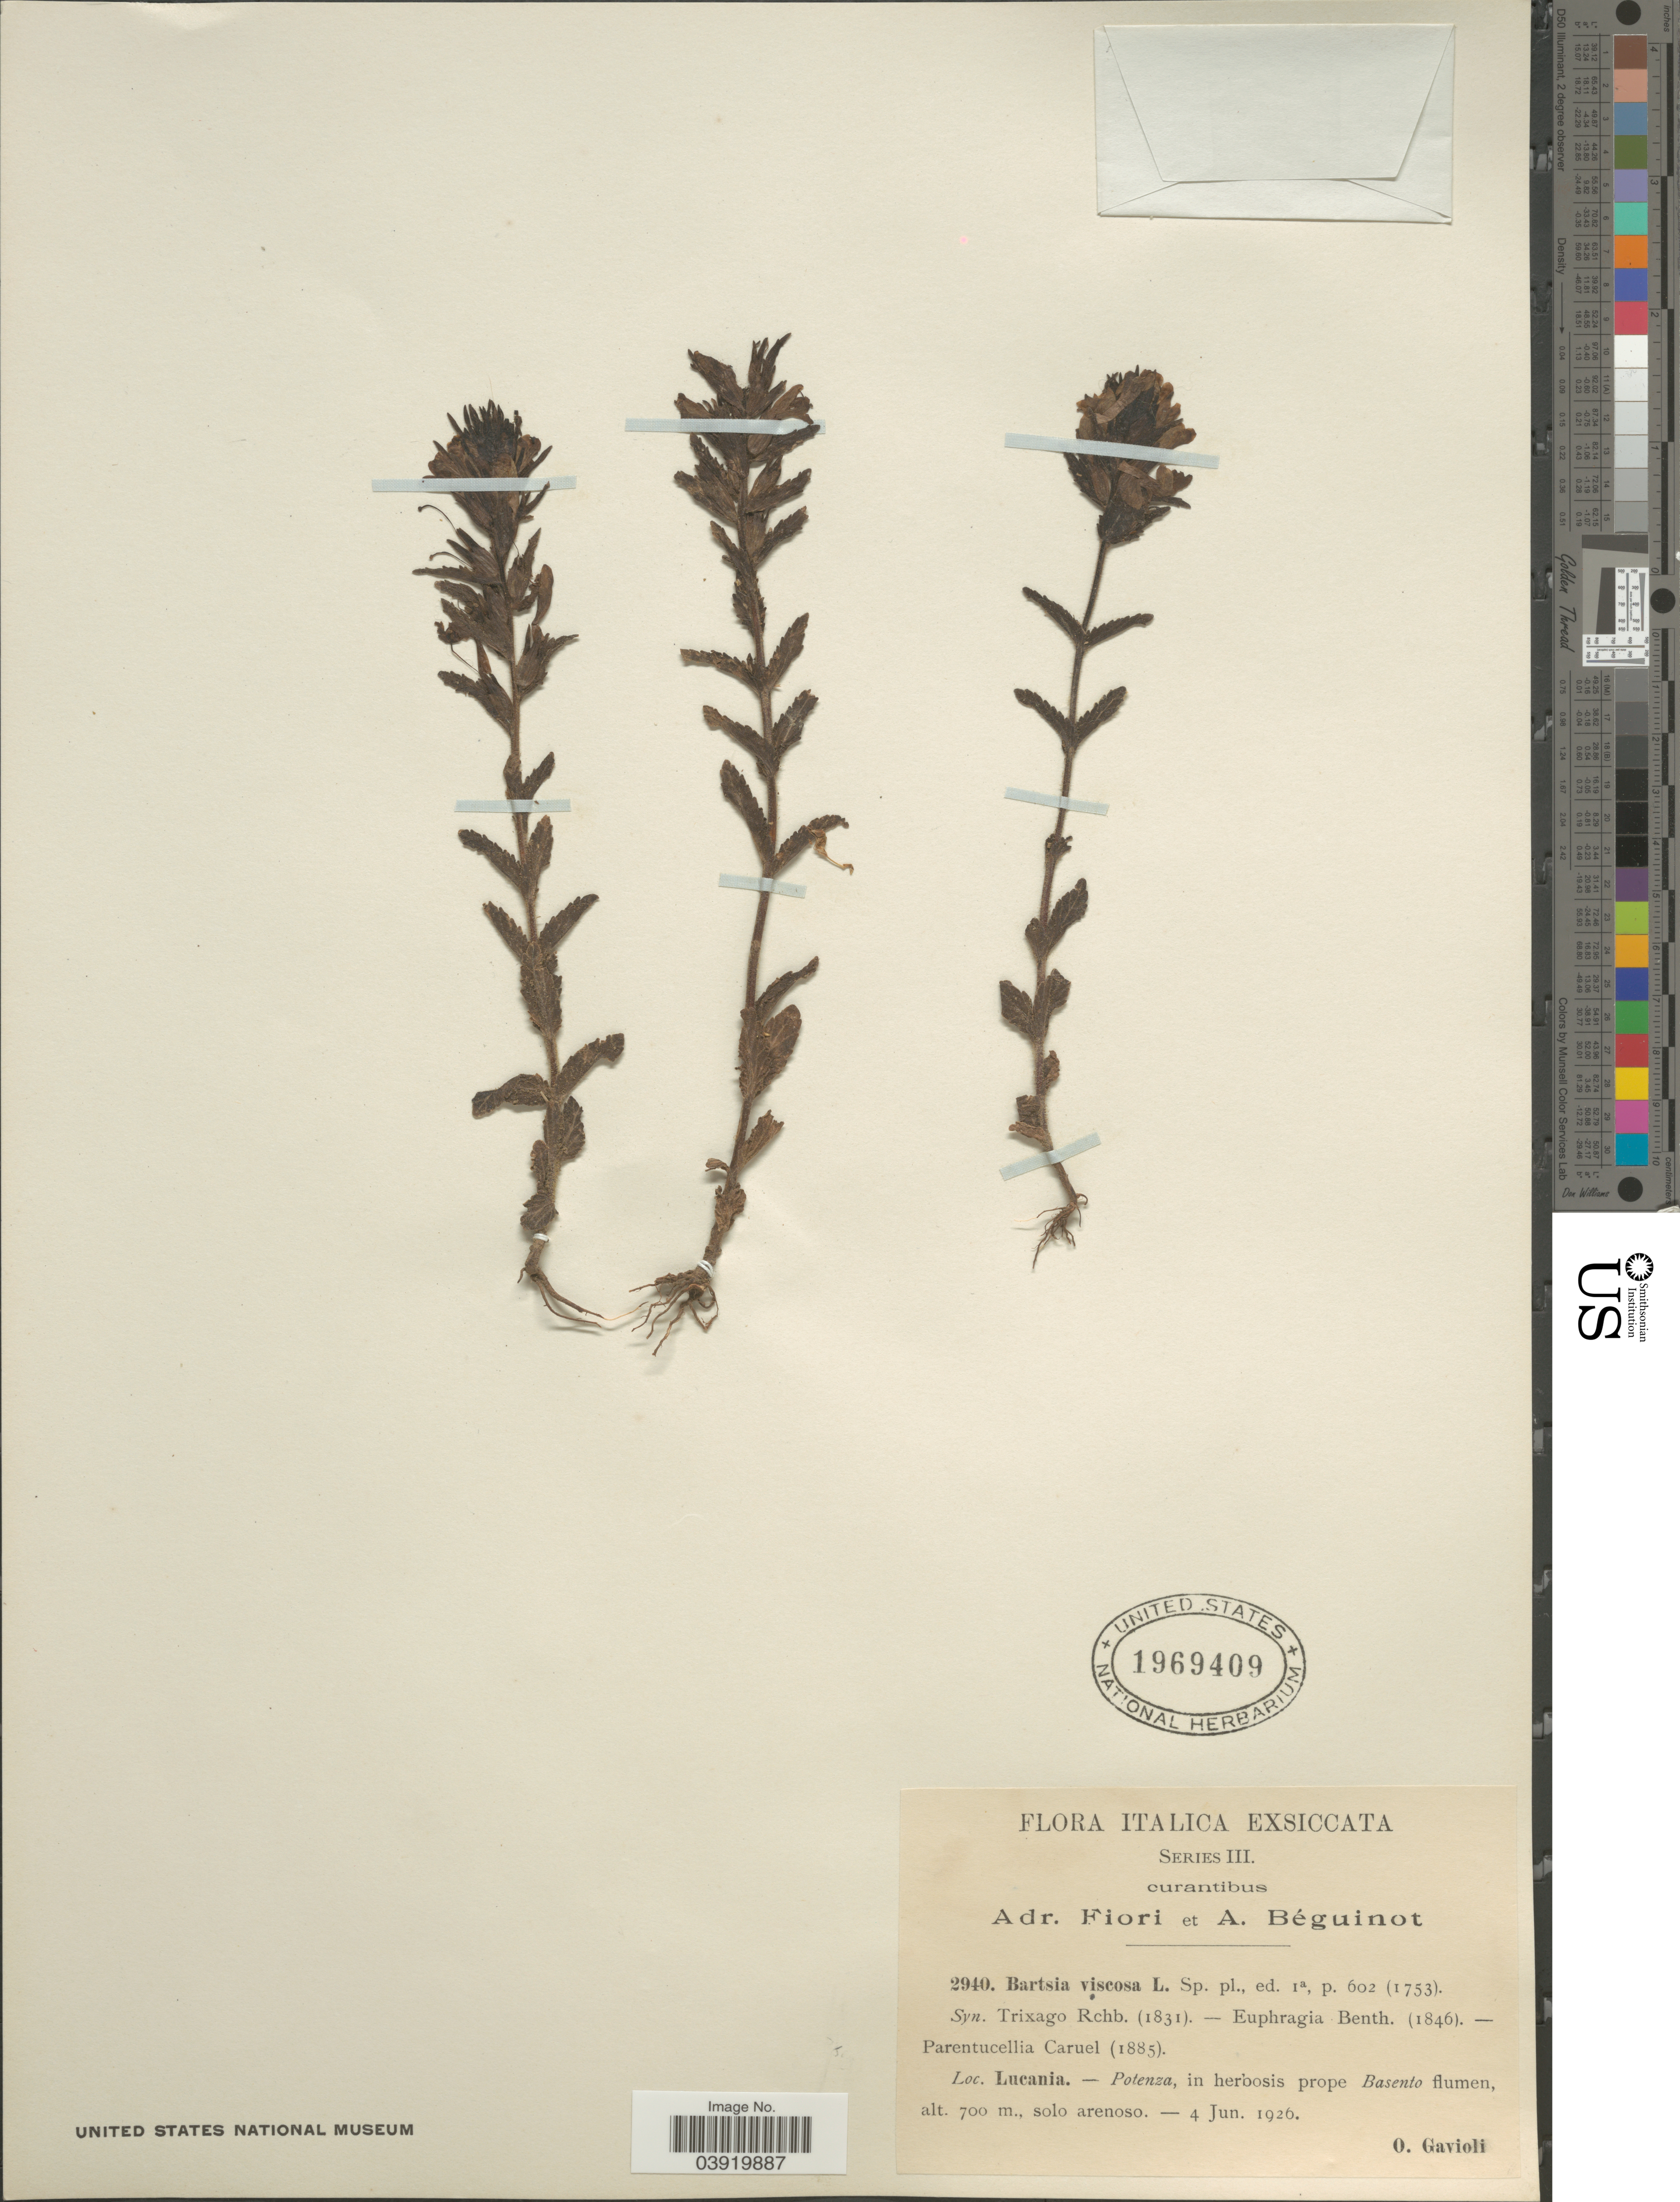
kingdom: Plantae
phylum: Tracheophyta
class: Magnoliopsida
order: Lamiales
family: Orobanchaceae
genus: Parentucellia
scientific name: Parentucellia viscosa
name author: (L.) Caruel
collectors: O. Gavioli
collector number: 2940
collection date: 1926-06-04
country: Italy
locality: Lucania. - Potenza, in herbosis prope Basento flumen.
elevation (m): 700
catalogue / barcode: US 1969409